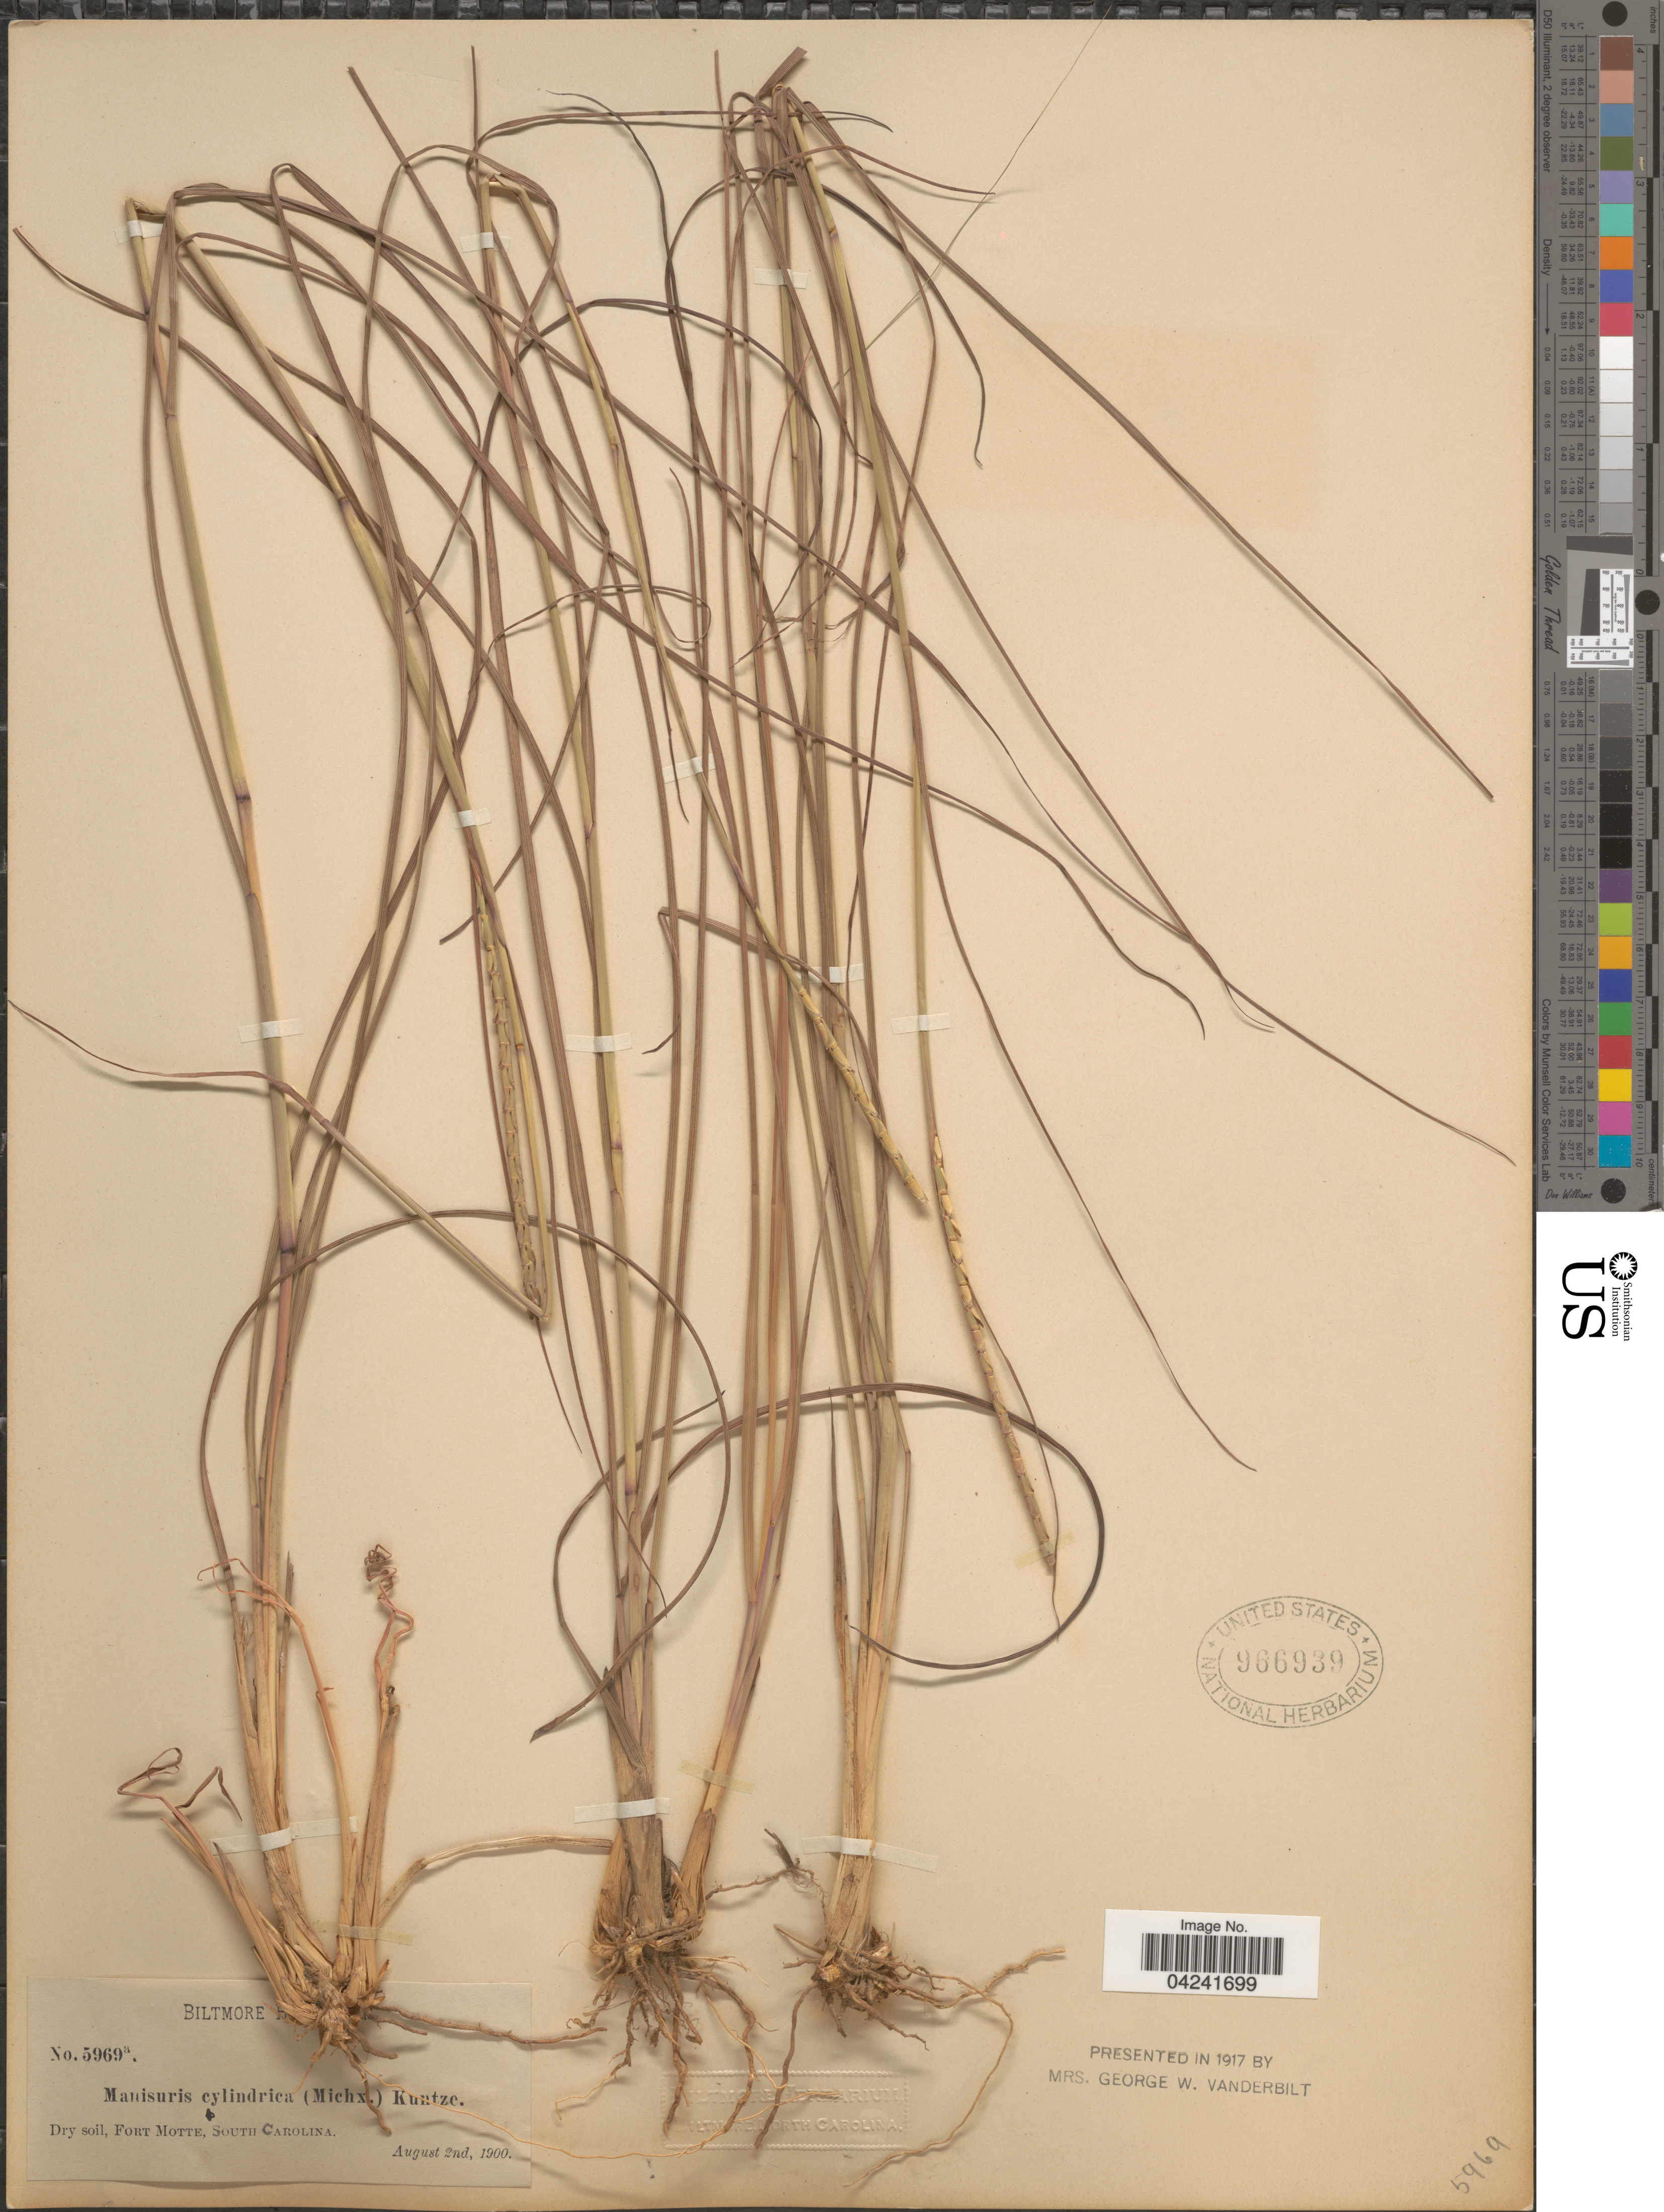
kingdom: Plantae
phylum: Tracheophyta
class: Liliopsida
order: Poales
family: Poaceae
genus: Mnesithea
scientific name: Mnesithea cylindrica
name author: (Michx.) de Koning & Sosef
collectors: Biltmore Herbarium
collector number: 5969a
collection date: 1900-08-02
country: United States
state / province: South Carolina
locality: Dry soil, Fort Motte.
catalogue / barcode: US 966939